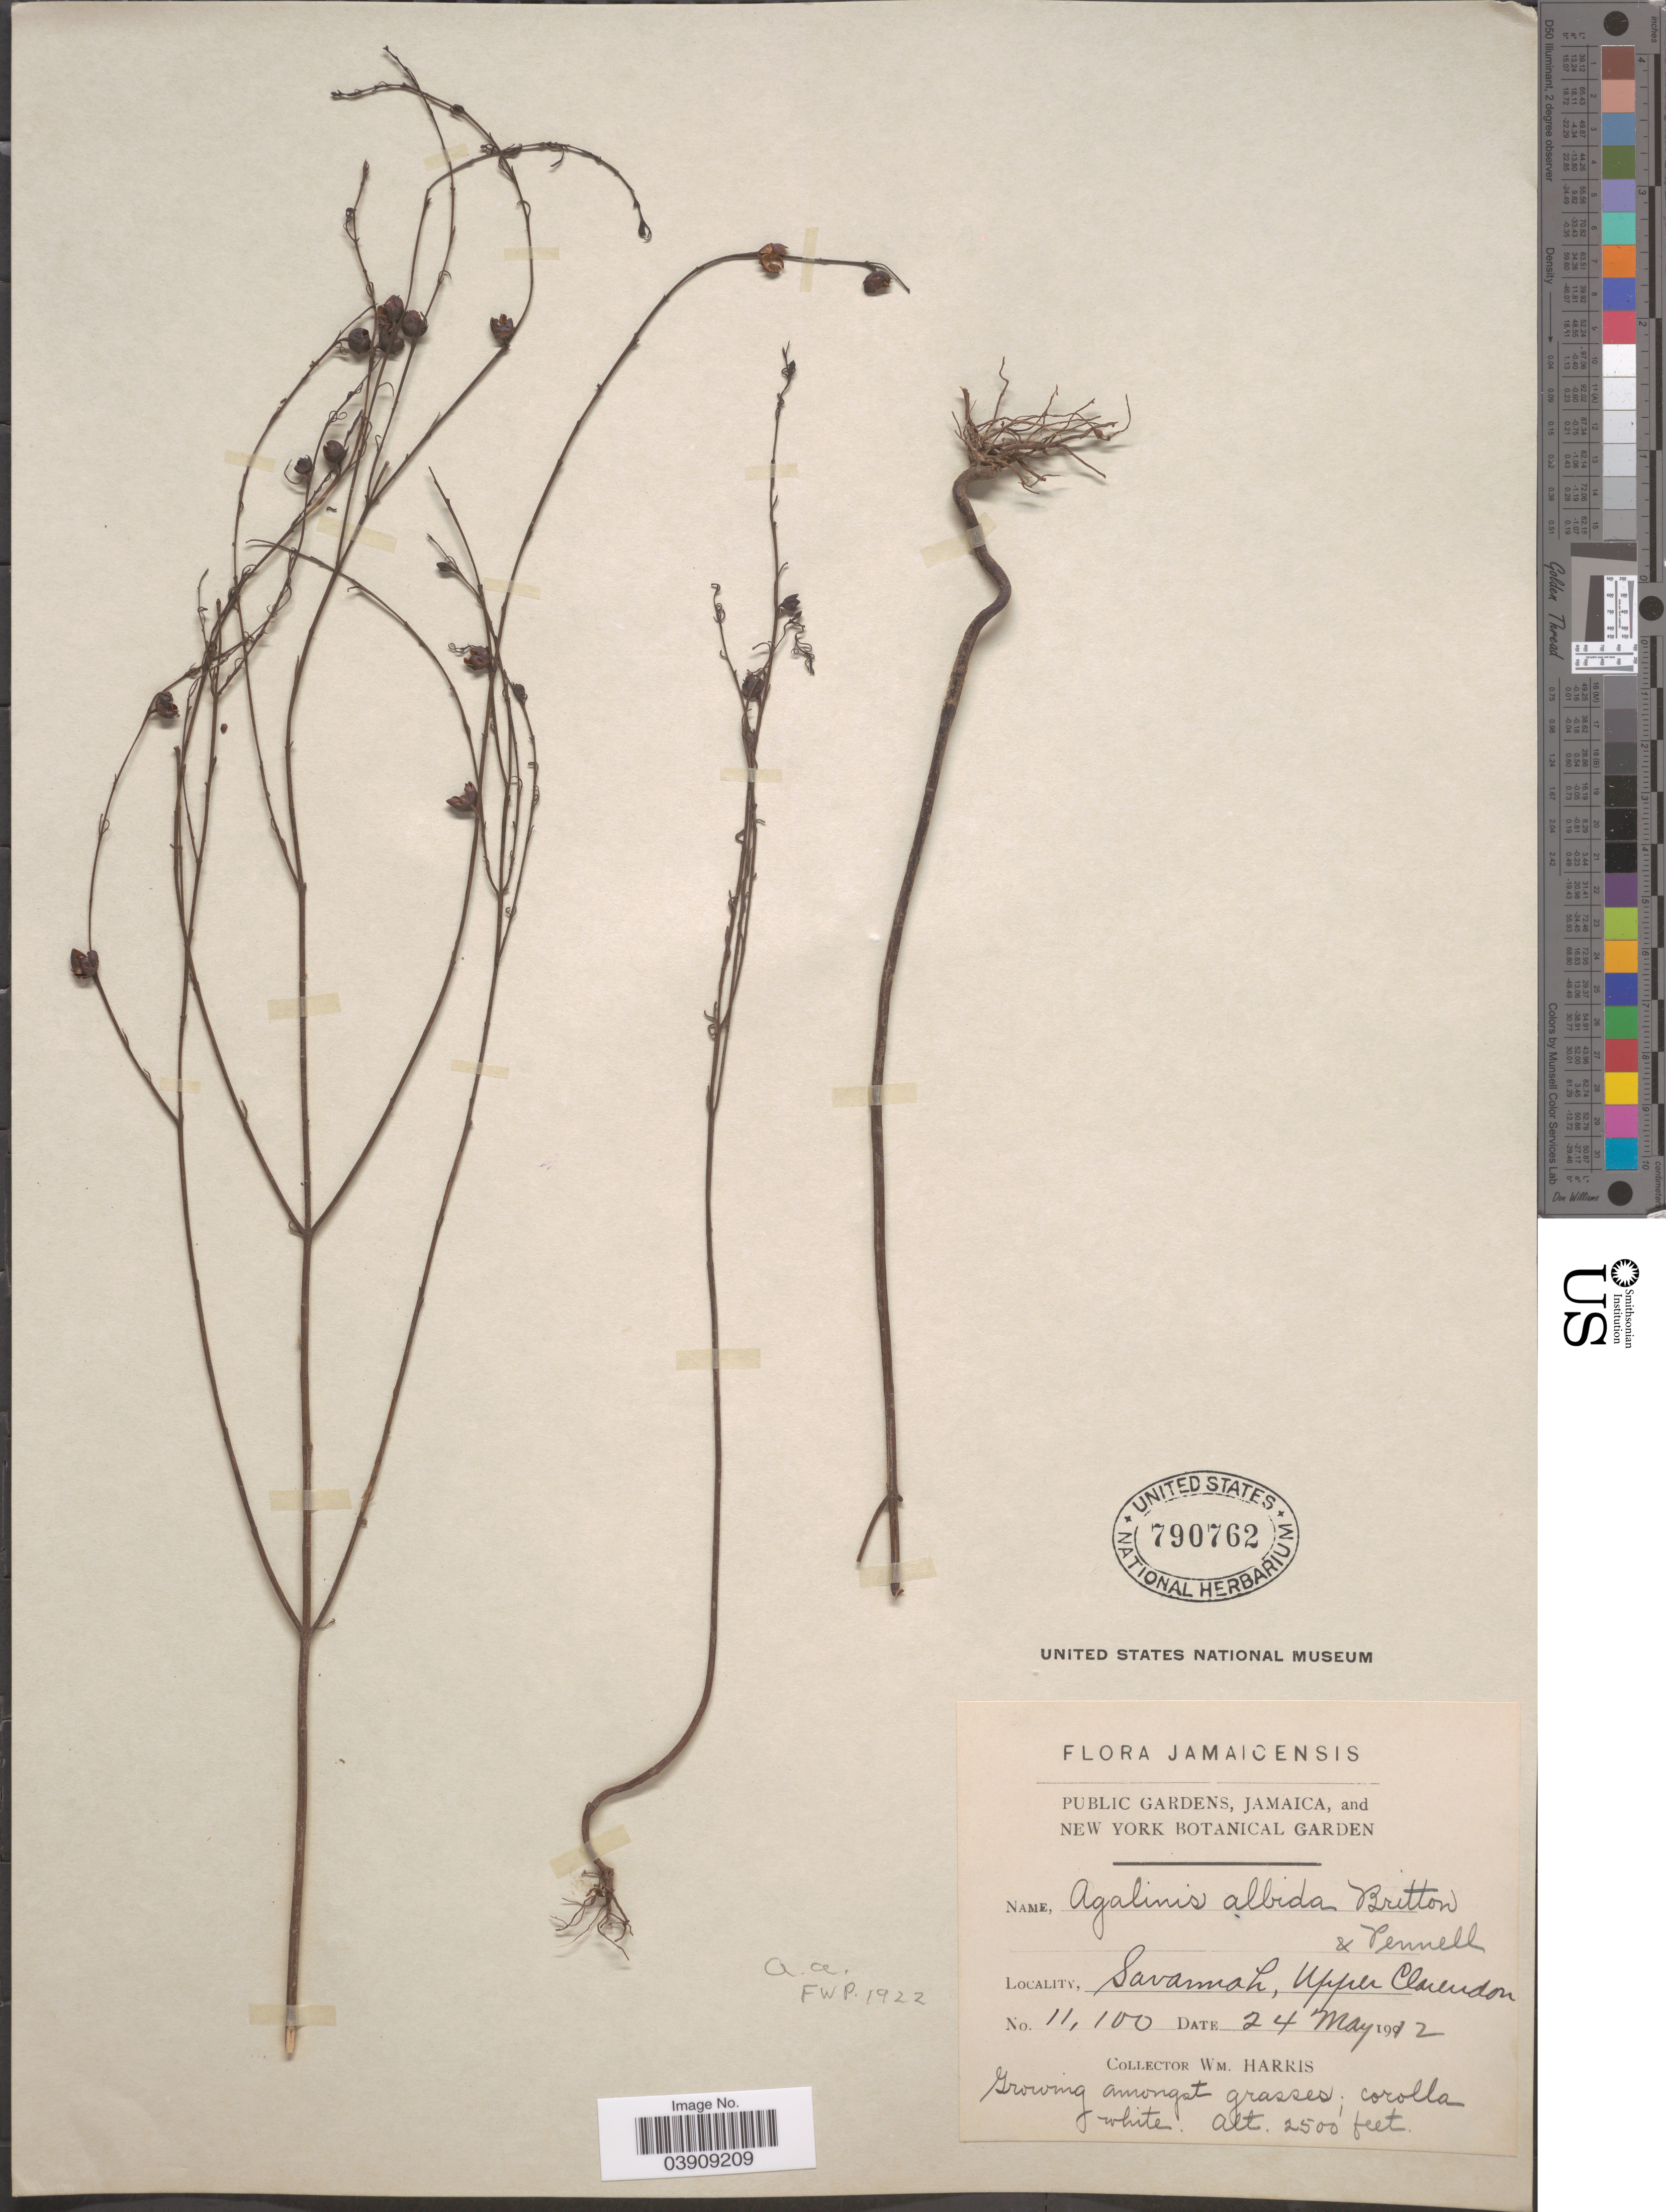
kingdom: Plantae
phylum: Tracheophyta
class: Magnoliopsida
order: Lamiales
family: Orobanchaceae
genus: Gerardia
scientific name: Gerardia albida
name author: (Britton & Pennell) Pennell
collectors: W. H. Harris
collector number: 11100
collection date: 1912-05-24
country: Jamaica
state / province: Clarendon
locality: Savannah, Upper Clarendon.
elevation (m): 762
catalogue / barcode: US 790762